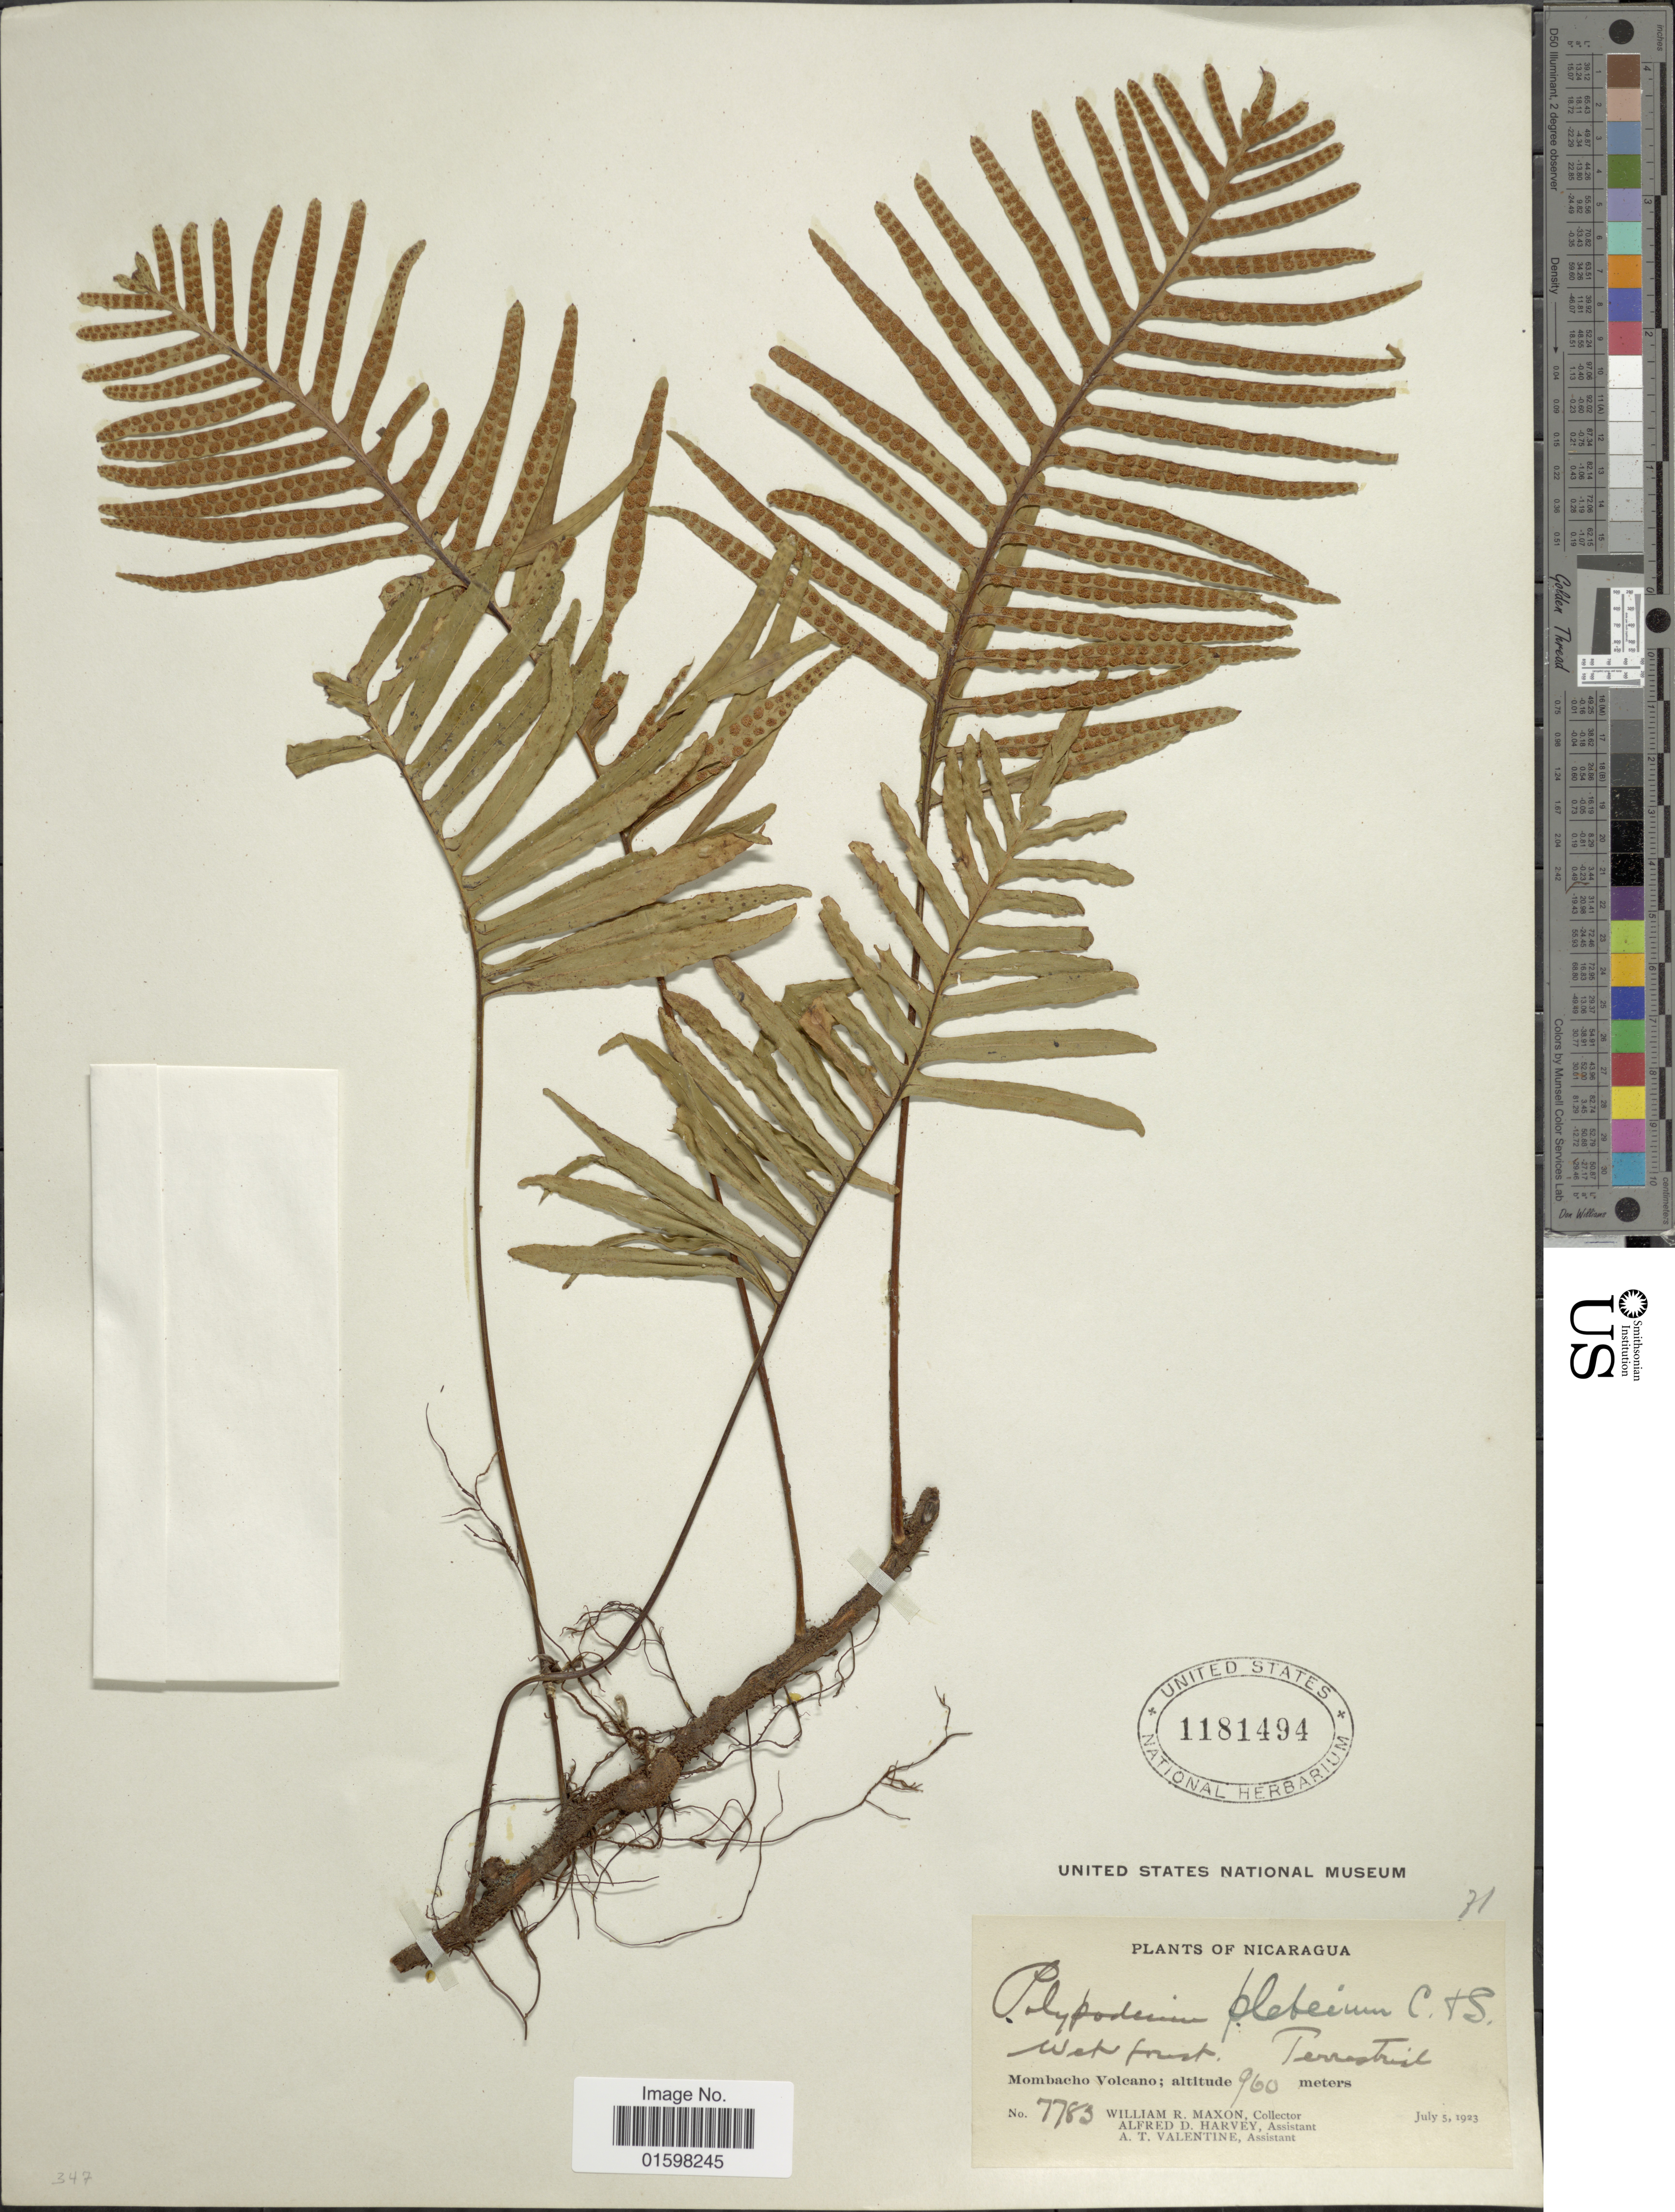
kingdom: Plantae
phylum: Tracheophyta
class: Polypodiopsida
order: Polypodiales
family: Polypodiaceae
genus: Pleopeltis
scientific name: Pleopeltis plebeia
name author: (Schltdl. ex Cham.) A.R. Sm. & Tejero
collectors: W. R. Maxon, A. D. Harvey & A. Valentine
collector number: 7783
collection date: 1923-07-05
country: Nicaragua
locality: Mombacho Volcano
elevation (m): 960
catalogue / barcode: US 1181494